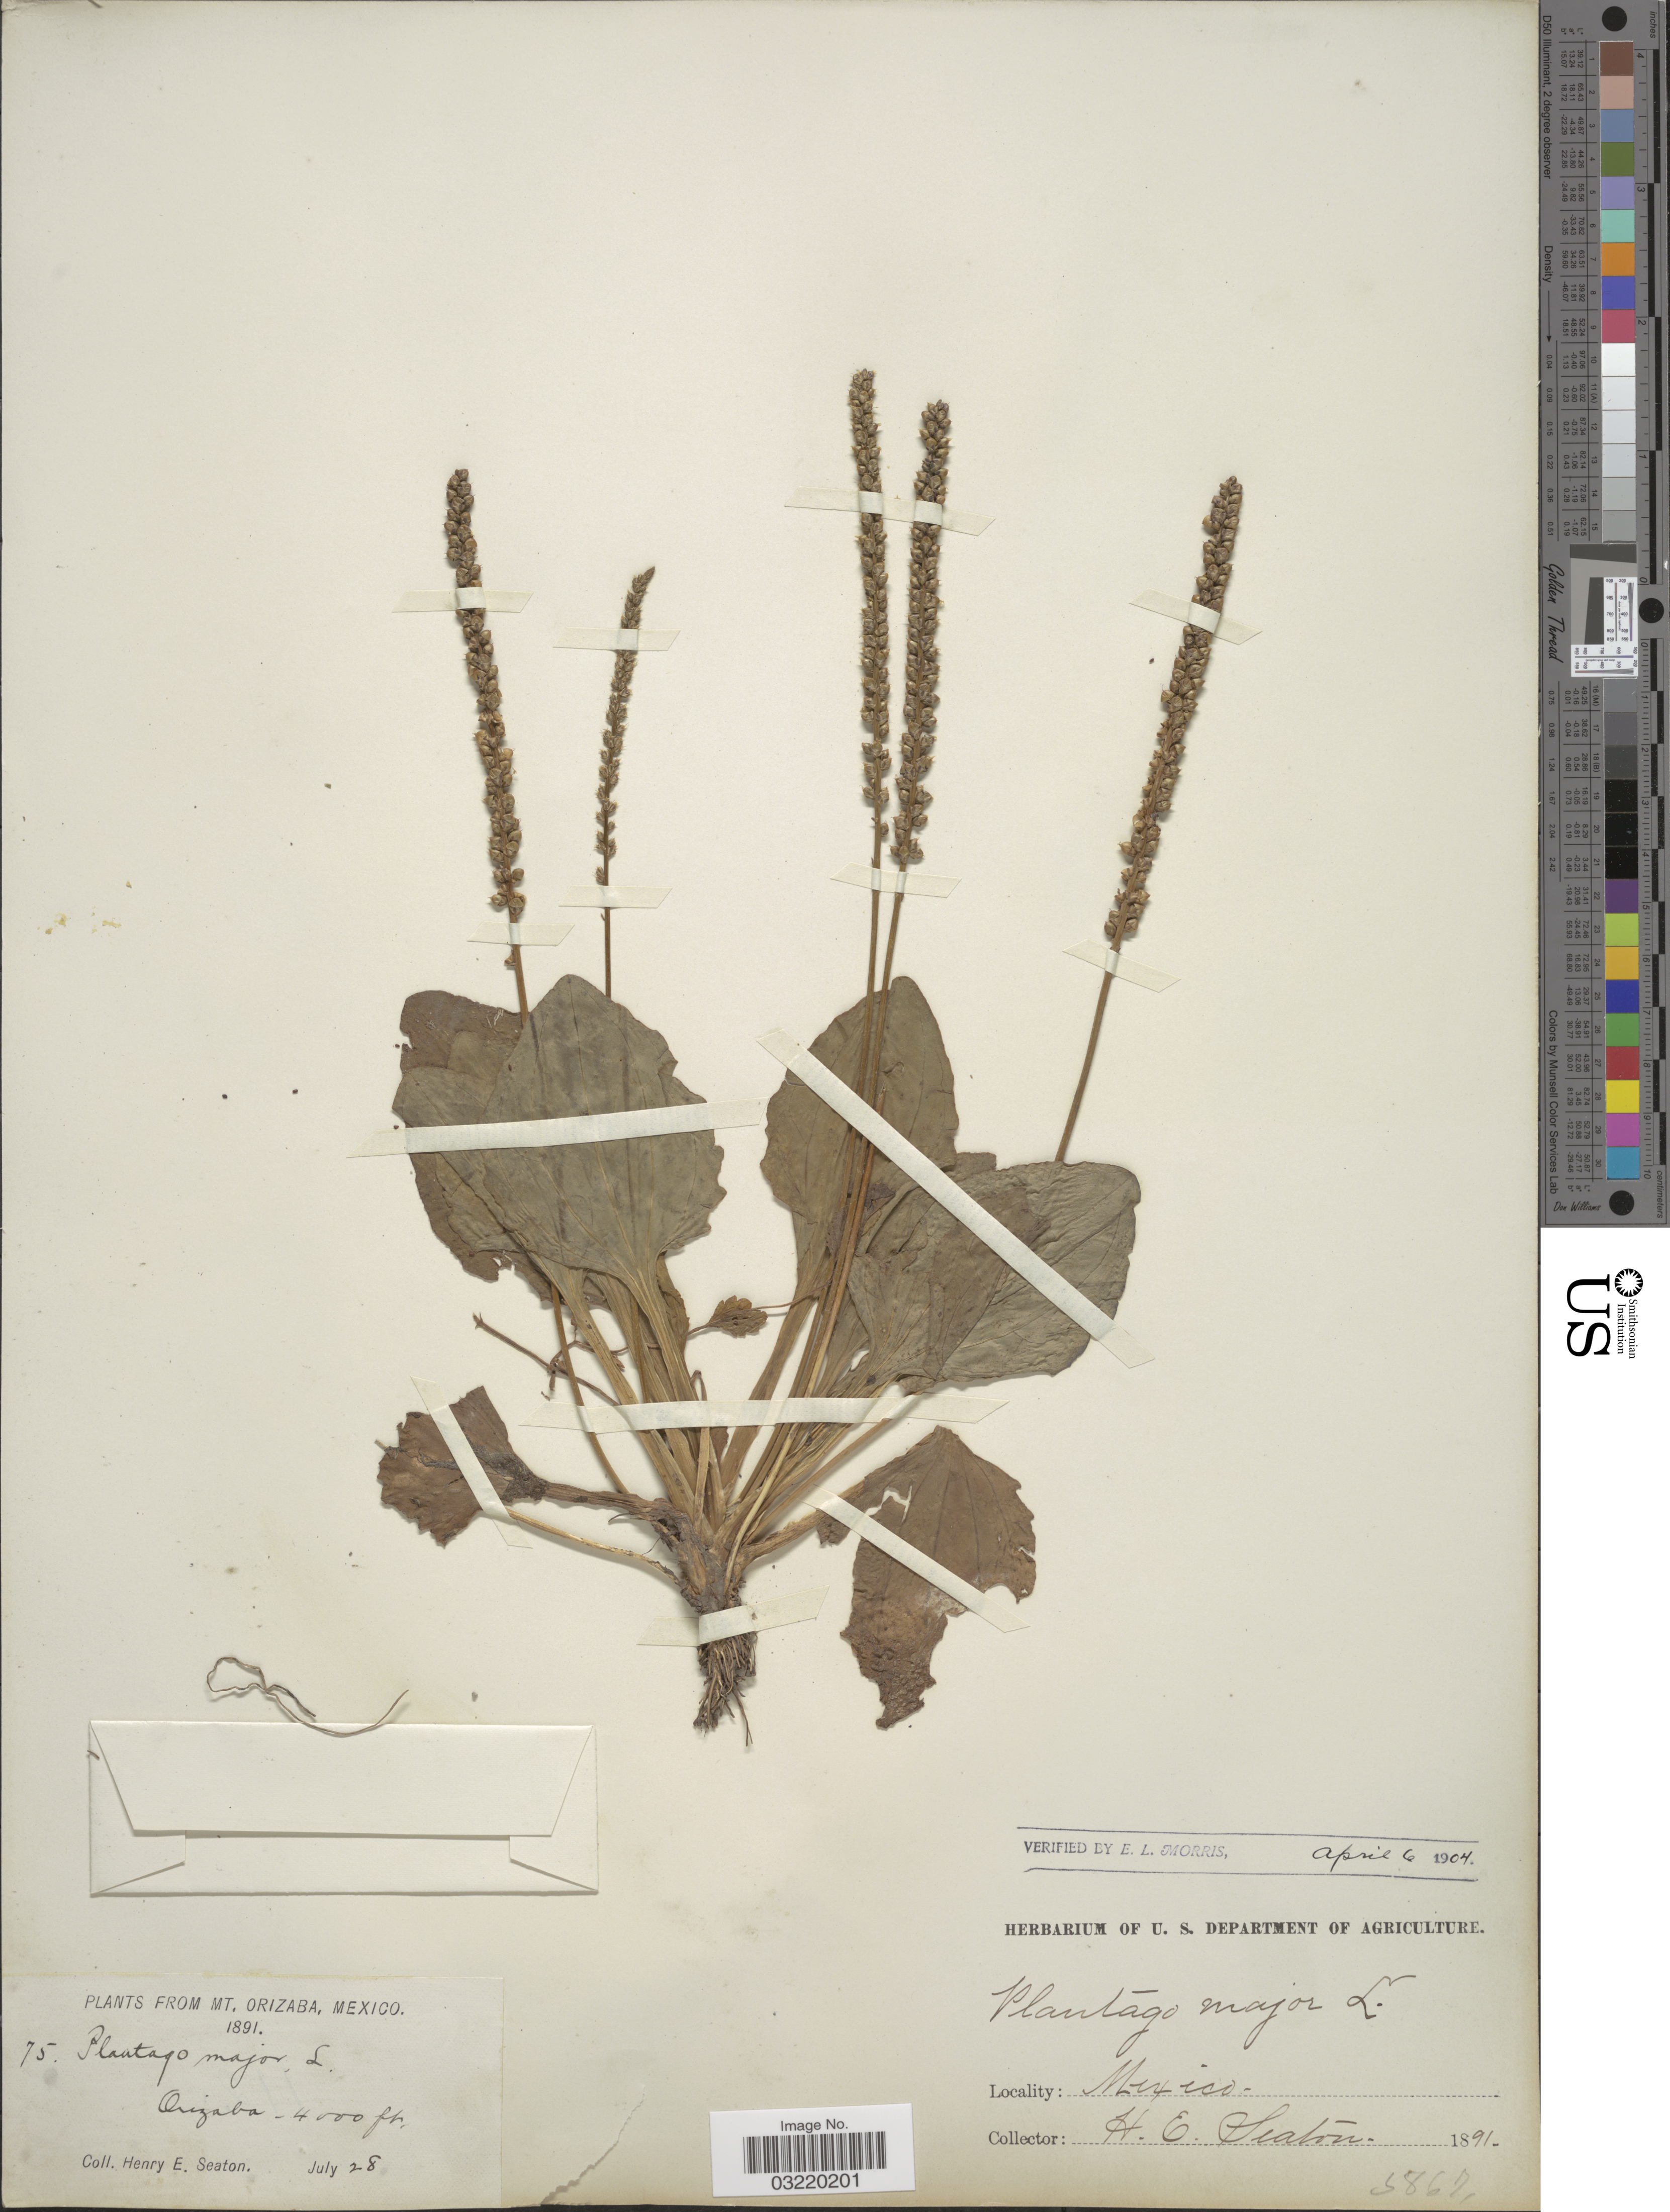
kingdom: Plantae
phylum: Tracheophyta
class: Magnoliopsida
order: Lamiales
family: Plantaginaceae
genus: Plantago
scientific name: Plantago major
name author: L.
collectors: H. E. Seaton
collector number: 75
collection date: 1891-07-28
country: Mexico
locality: Mt. Orizaba. Orizaba.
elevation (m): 1219